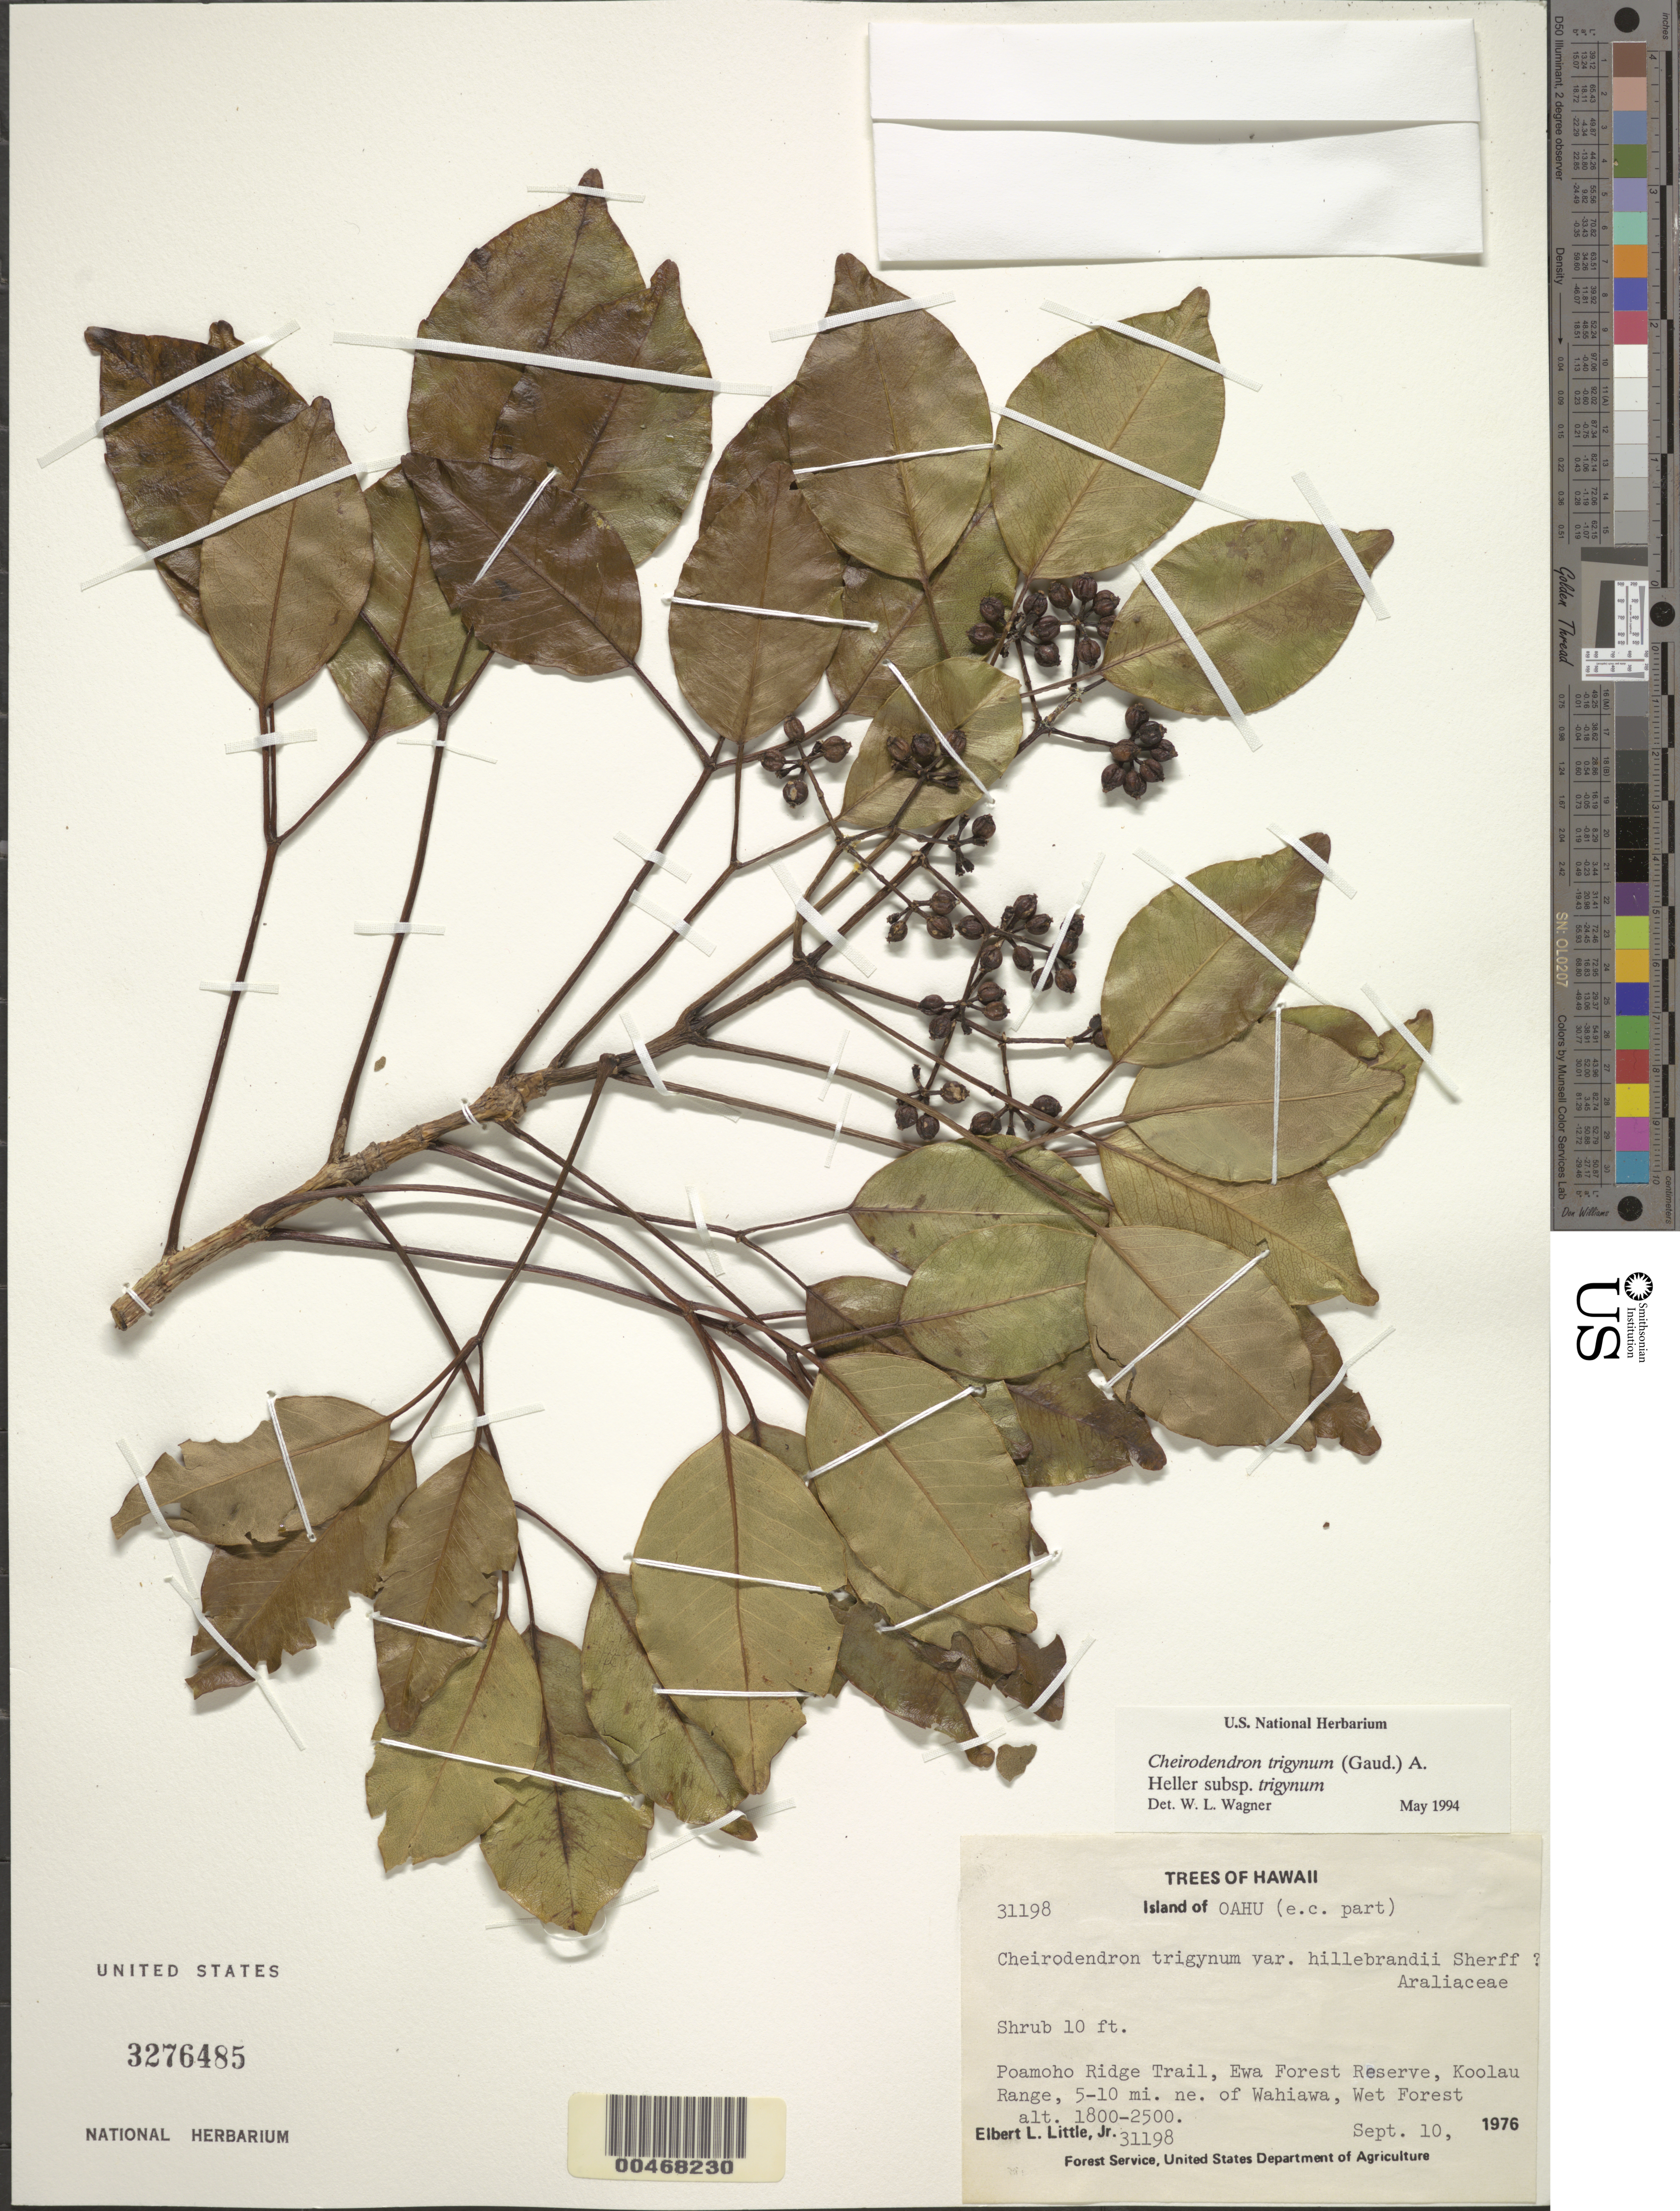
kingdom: Plantae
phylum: Tracheophyta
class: Magnoliopsida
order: Apiales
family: Araliaceae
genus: Cheirodendron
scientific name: Cheirodendron trigynum subsp. trigynum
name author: (Gaudich.) A. Heller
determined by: Wagner, W. L., (BOT), Smithsonian Institution - National Museum of Natural History (UNITED STATES)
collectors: E. L. Little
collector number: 31198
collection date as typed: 10 Sep 1976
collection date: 1976-09-10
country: United States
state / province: Hawaii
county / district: Honolulu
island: Oahu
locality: E Central part of Oahu, Poamoho Ridge Trail, Ewa Forest Reserve, Koolau Range, 5-10 mi NE of Wahiawa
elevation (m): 1800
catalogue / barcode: US 468230